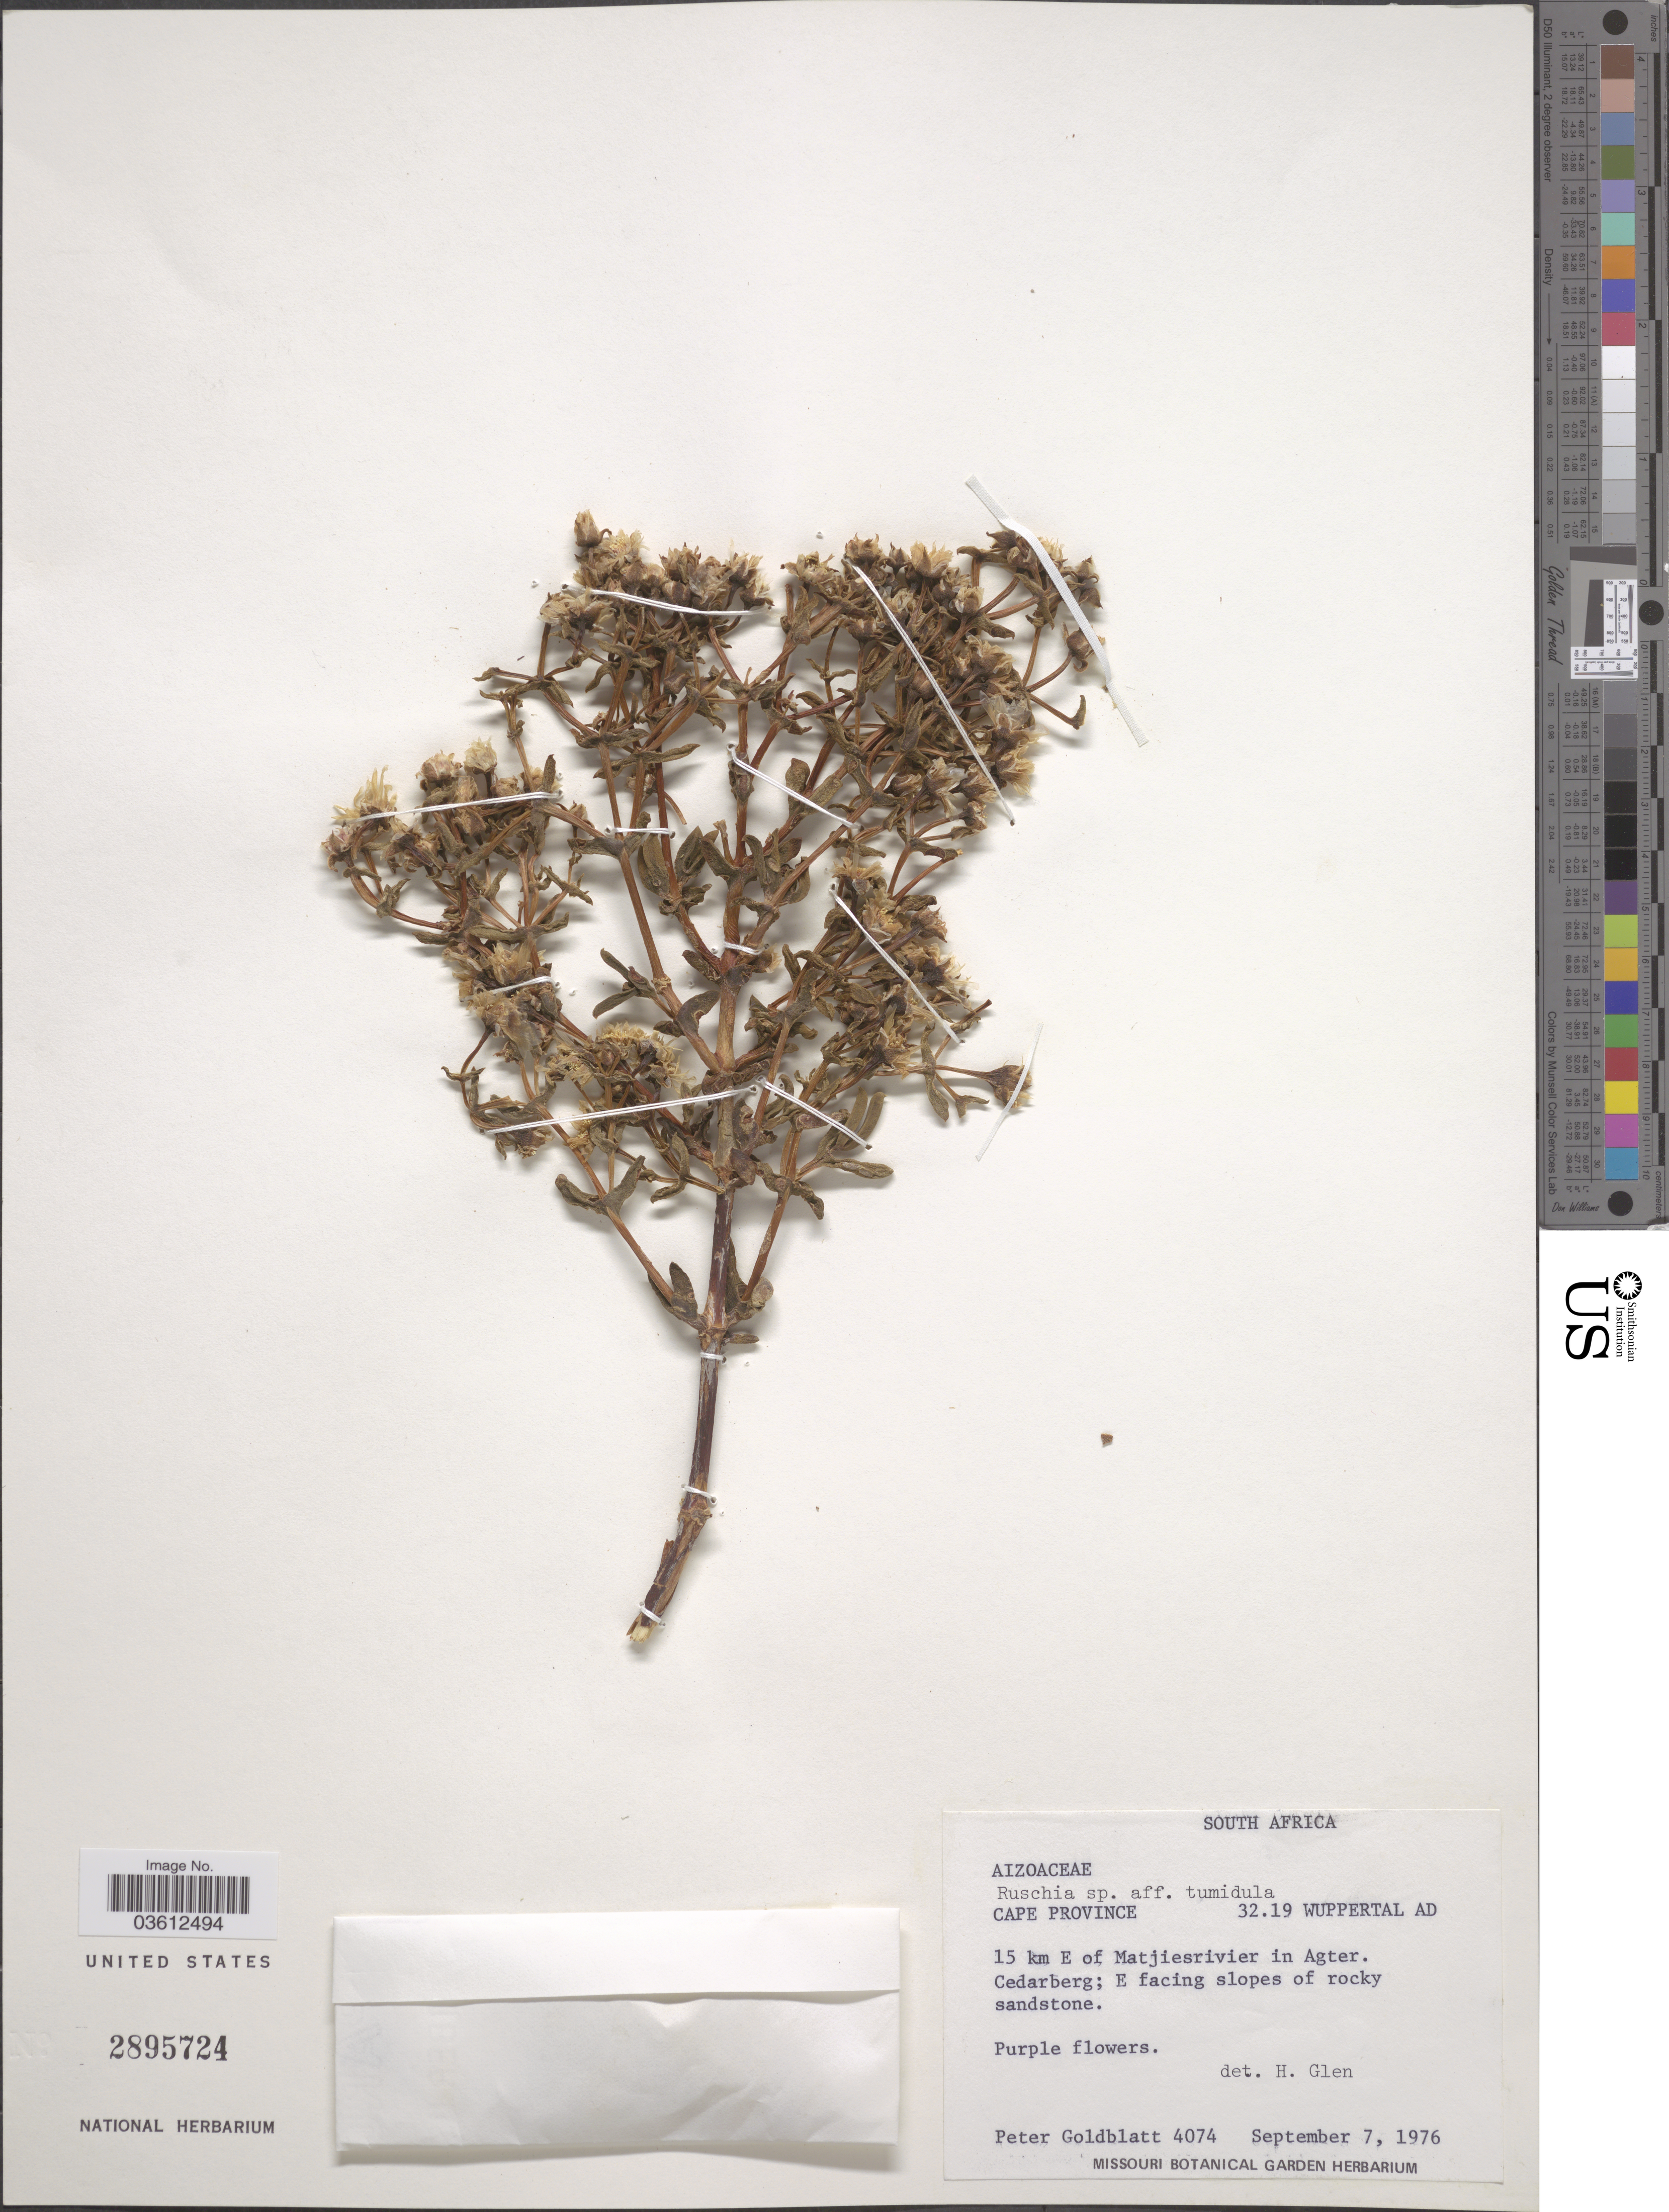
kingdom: Plantae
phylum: Tracheophyta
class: Magnoliopsida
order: Caryophyllales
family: Aizoaceae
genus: Ruschia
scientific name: Ruschia tumidula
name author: (Haw.) Schwantes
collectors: P. Goldblatt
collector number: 4074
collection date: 1976-09-07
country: South Africa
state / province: Western Cape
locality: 32.19 Wuppertal AD. 15 km E of Matjiesrivier in Agter. Cedarberg; E facing slopes of rocky sandstone.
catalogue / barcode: US 2895724